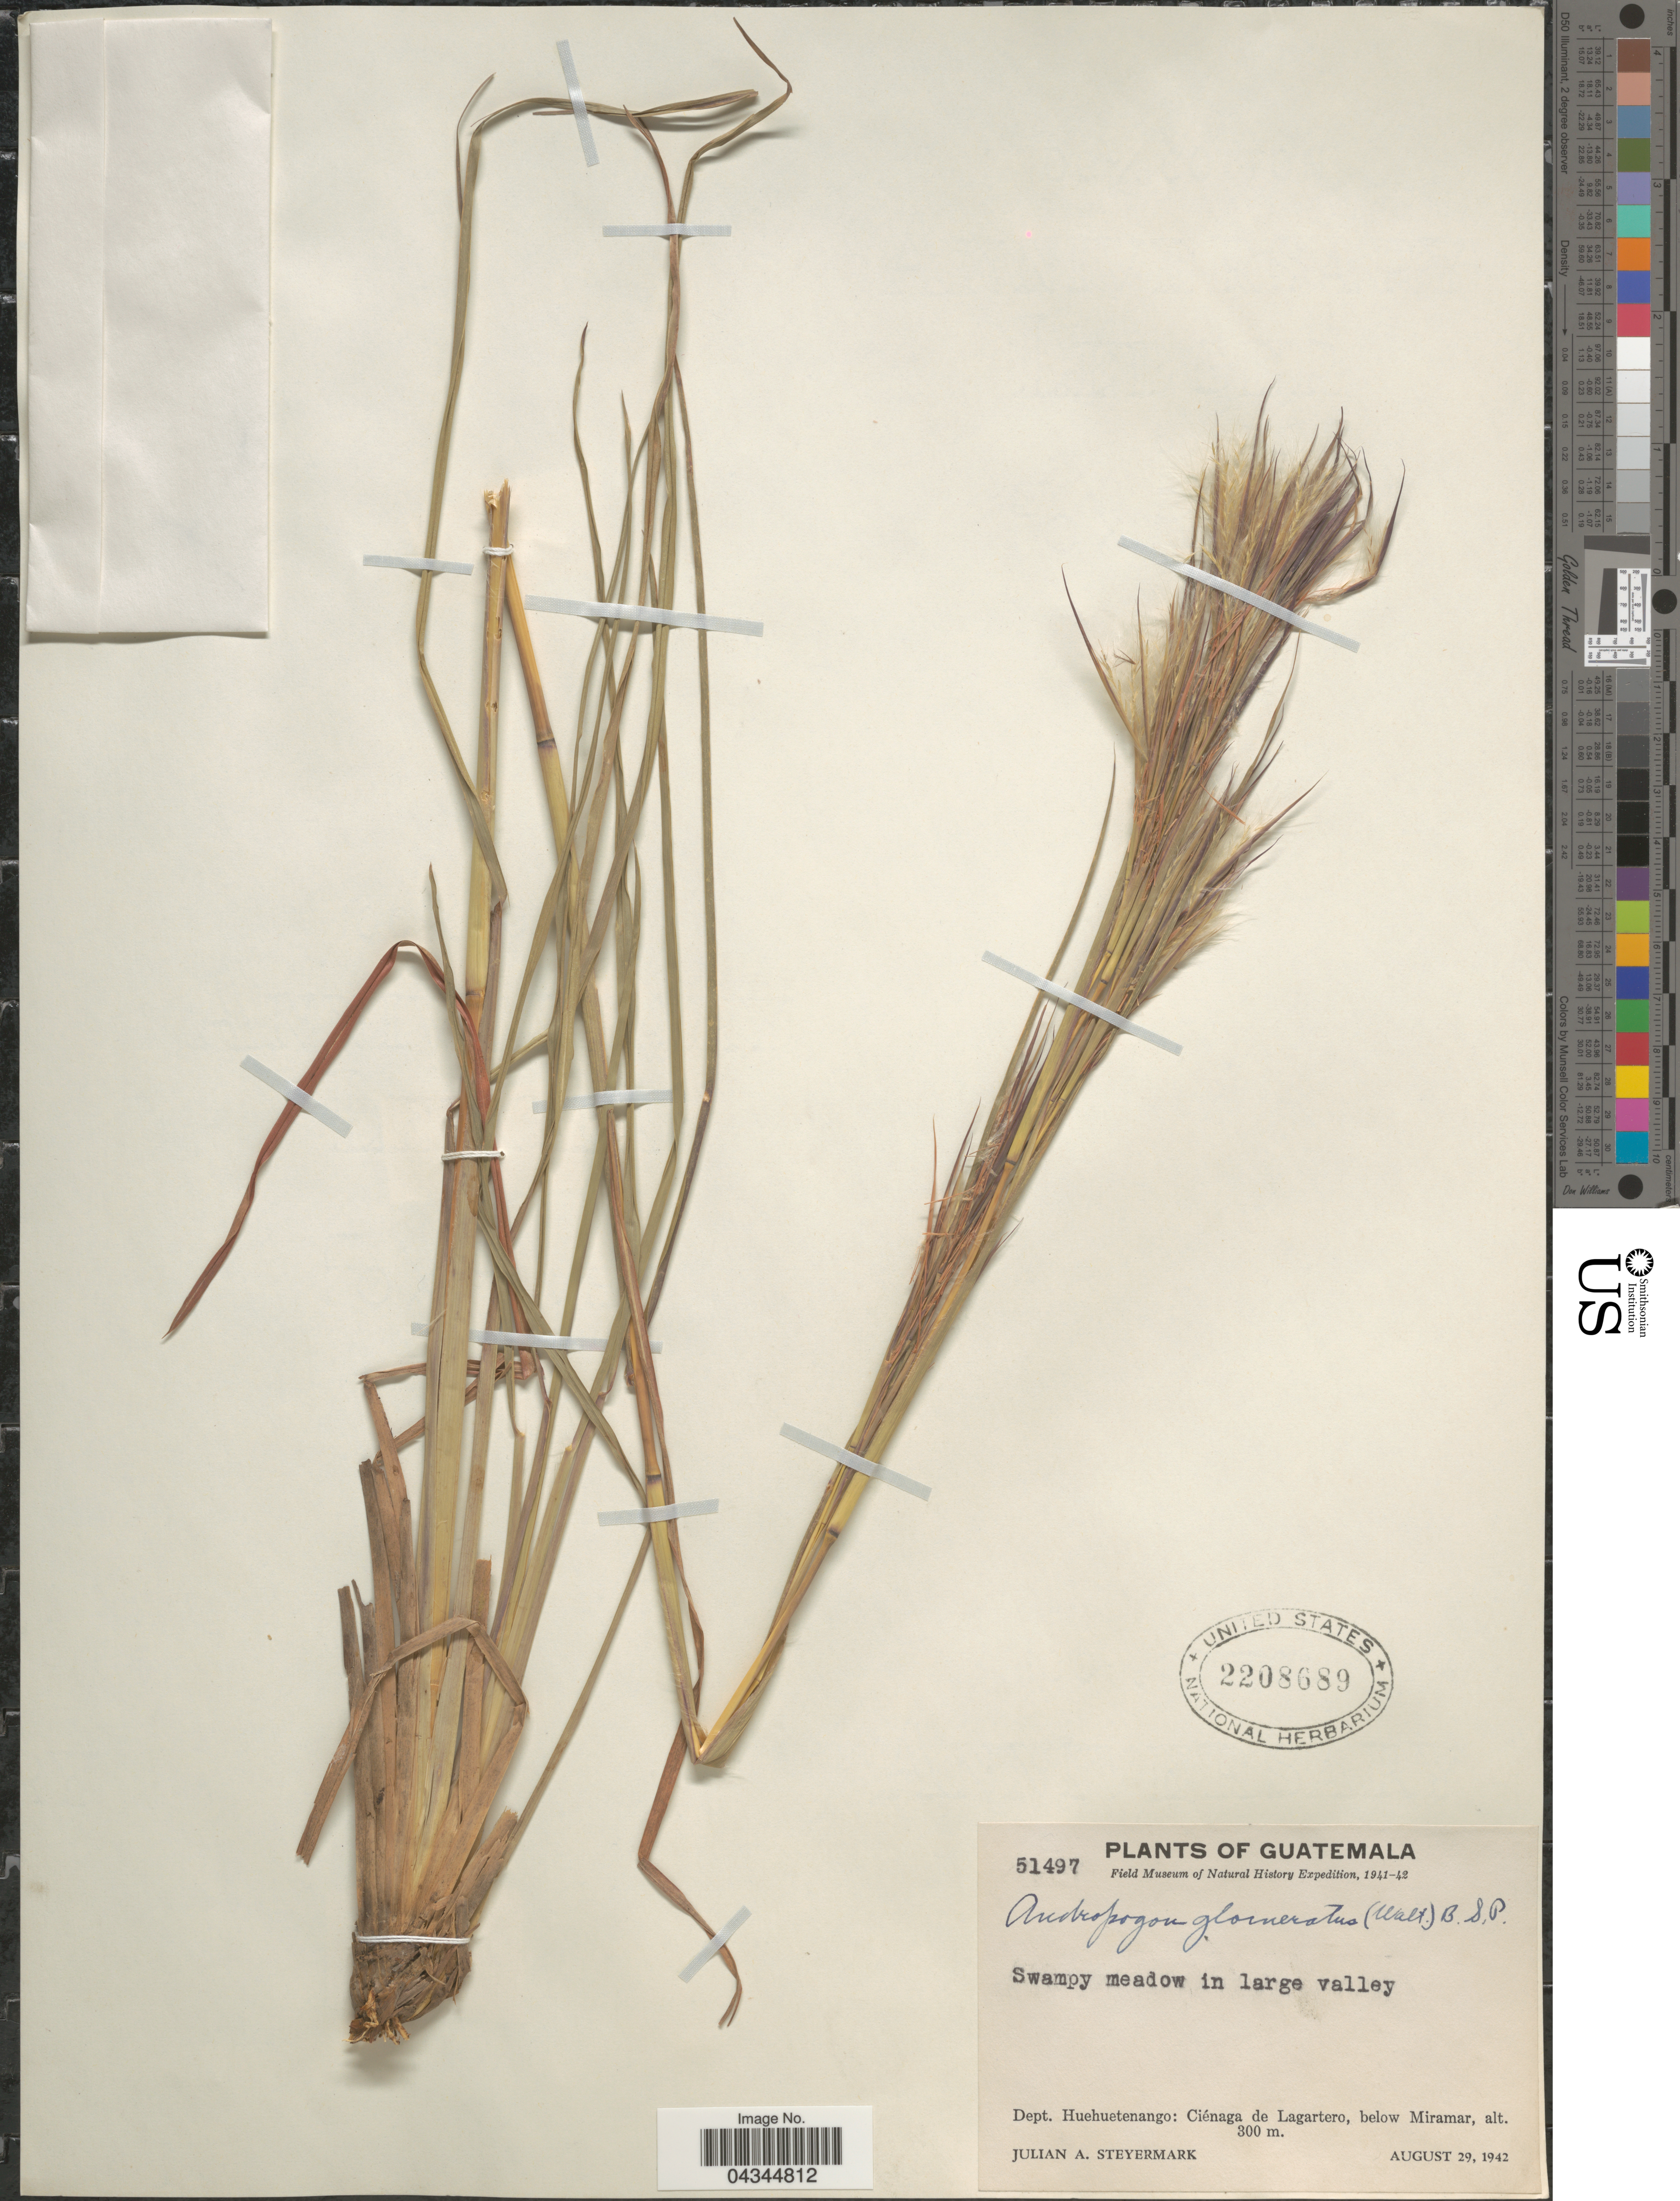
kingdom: Plantae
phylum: Tracheophyta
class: Liliopsida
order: Poales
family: Poaceae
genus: Andropogon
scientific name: Andropogon glomeratus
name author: (Walter) Britton et al.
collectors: J. Steyermark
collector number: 51497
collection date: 1942-08-29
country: Guatemala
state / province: Huehuetenango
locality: Field Museum of Natural History Expedition 1941-42. Swampy meadow in large valley. Dept. Huehuetenango: Ciénaga de Lagartero, below Miramar.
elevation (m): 300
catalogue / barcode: US 2208689